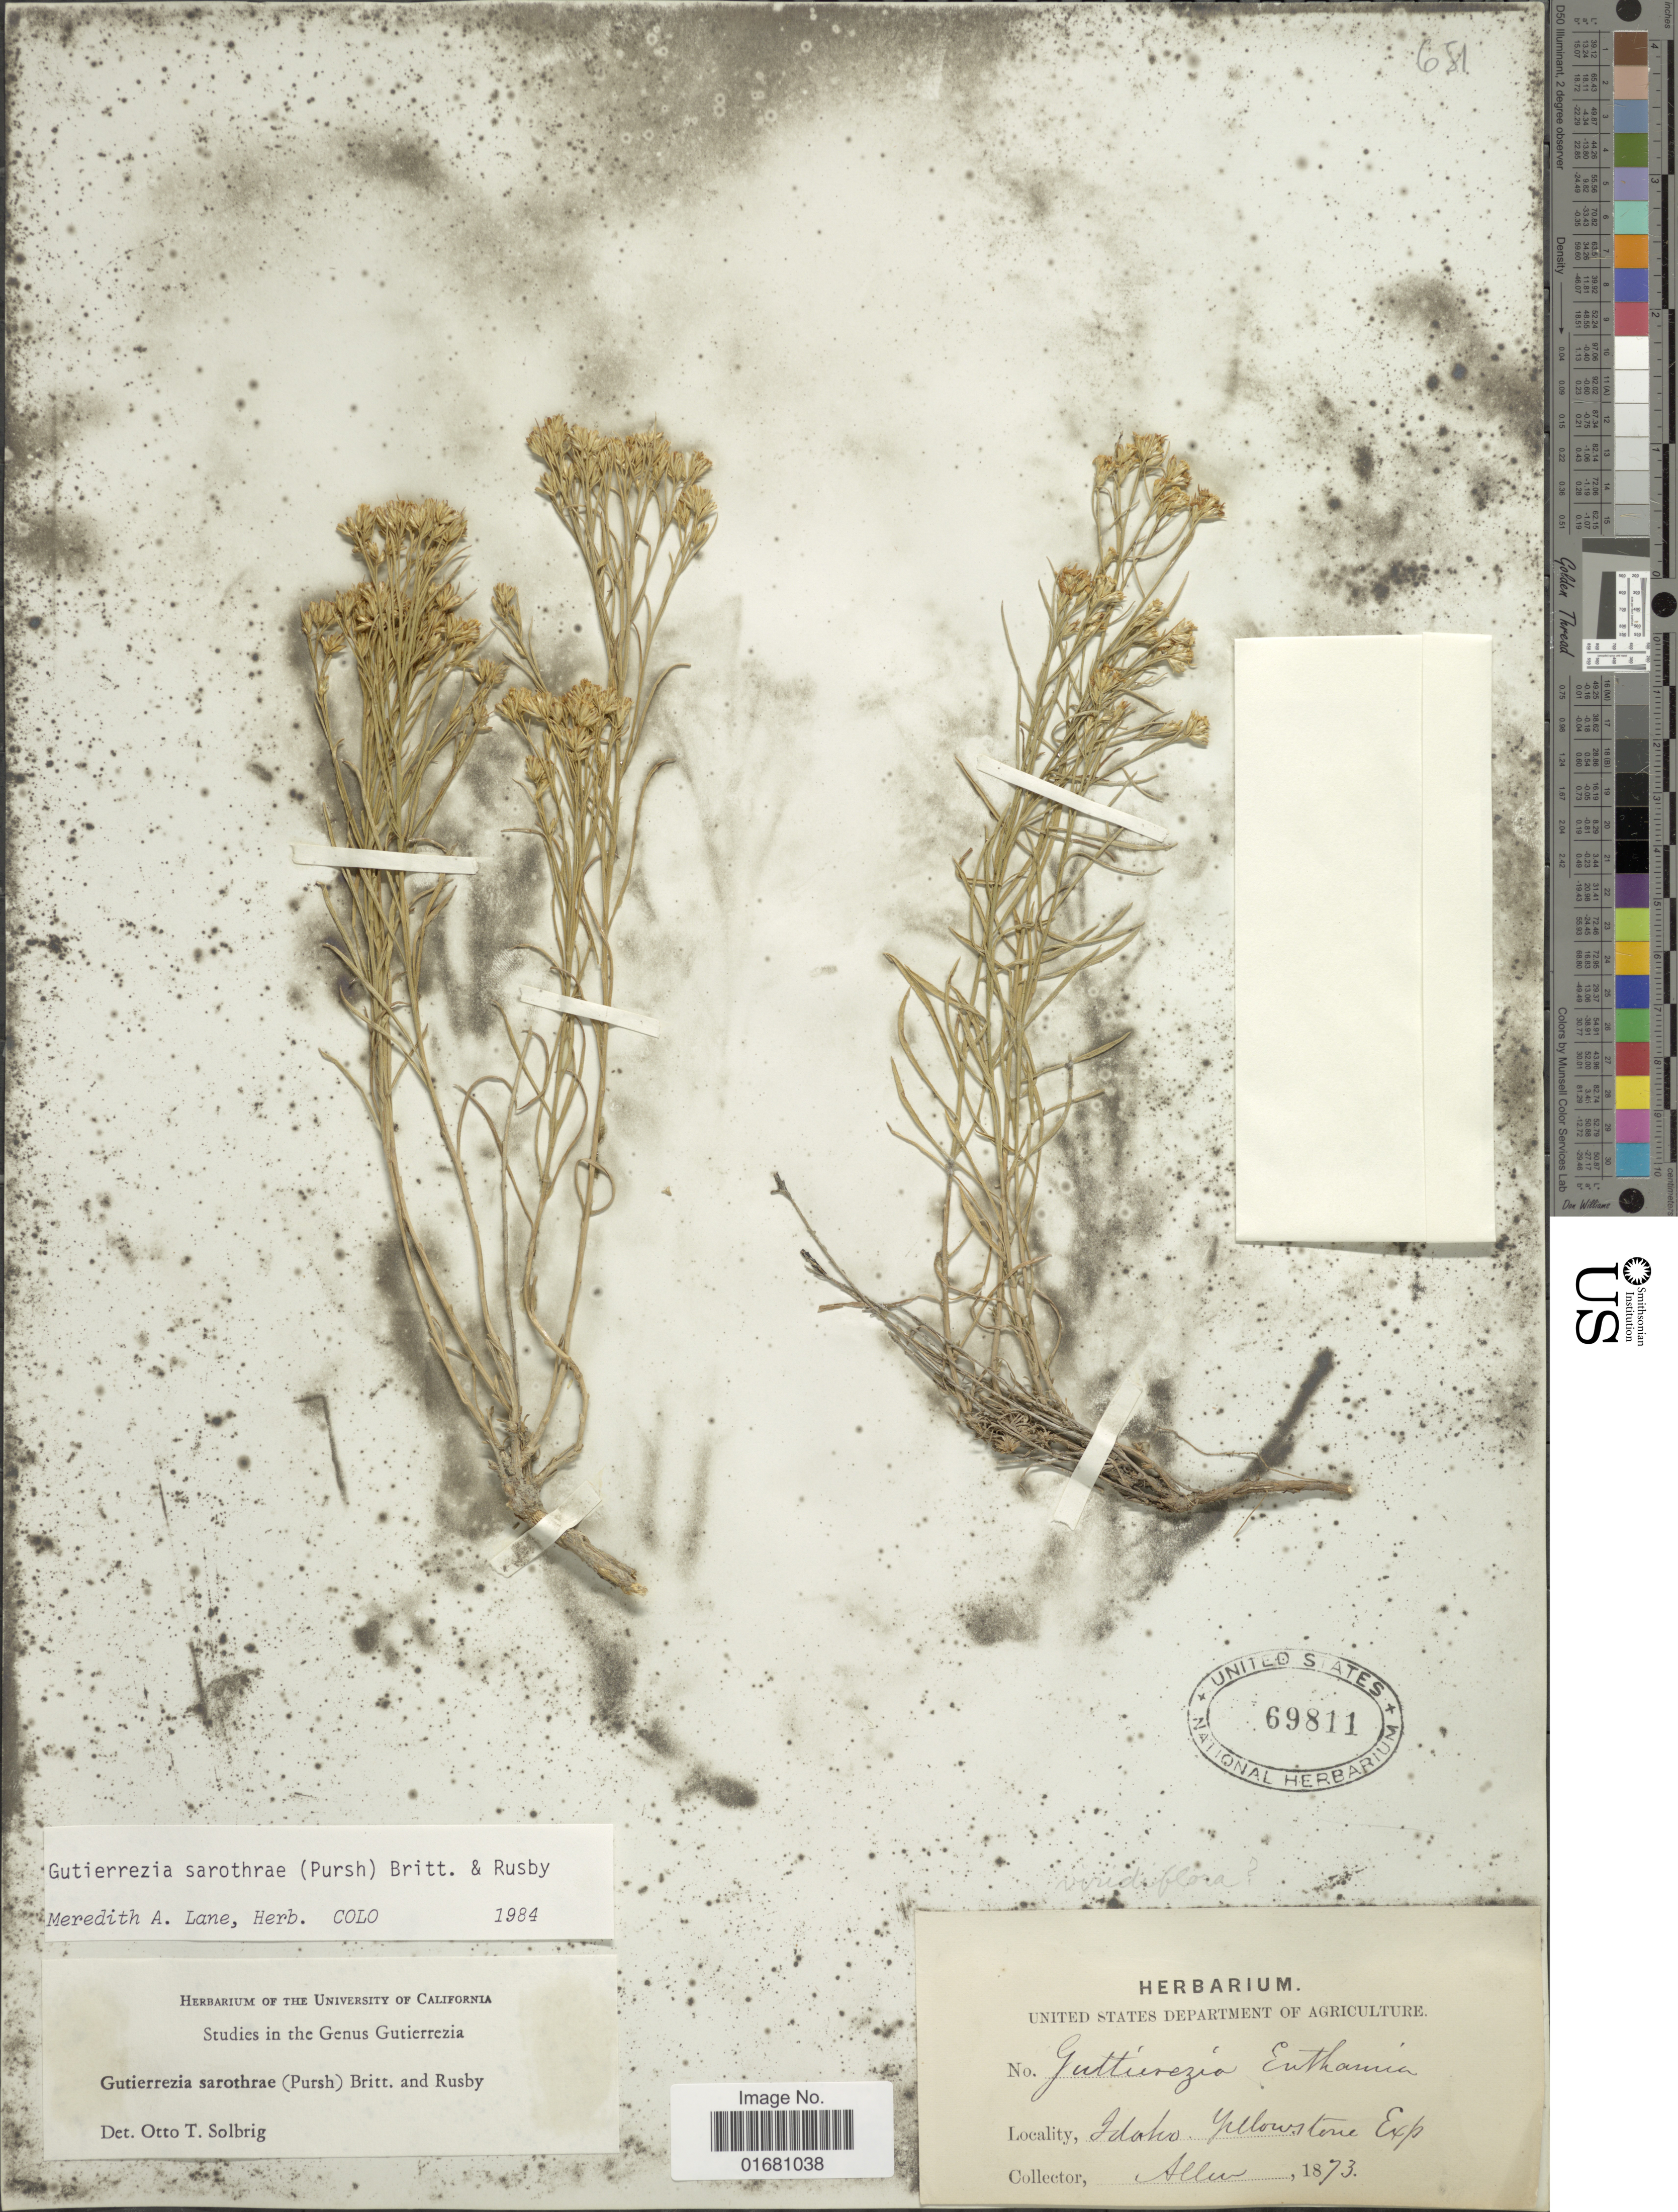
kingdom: Plantae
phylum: Tracheophyta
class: Magnoliopsida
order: Asterales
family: Asteraceae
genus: Gutierrezia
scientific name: Gutierrezia sarothrae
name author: (Pursh) Britton & Rusby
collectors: -- Allen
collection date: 1873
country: United States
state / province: Idaho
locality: Yellowstone Exp.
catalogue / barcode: US 69811